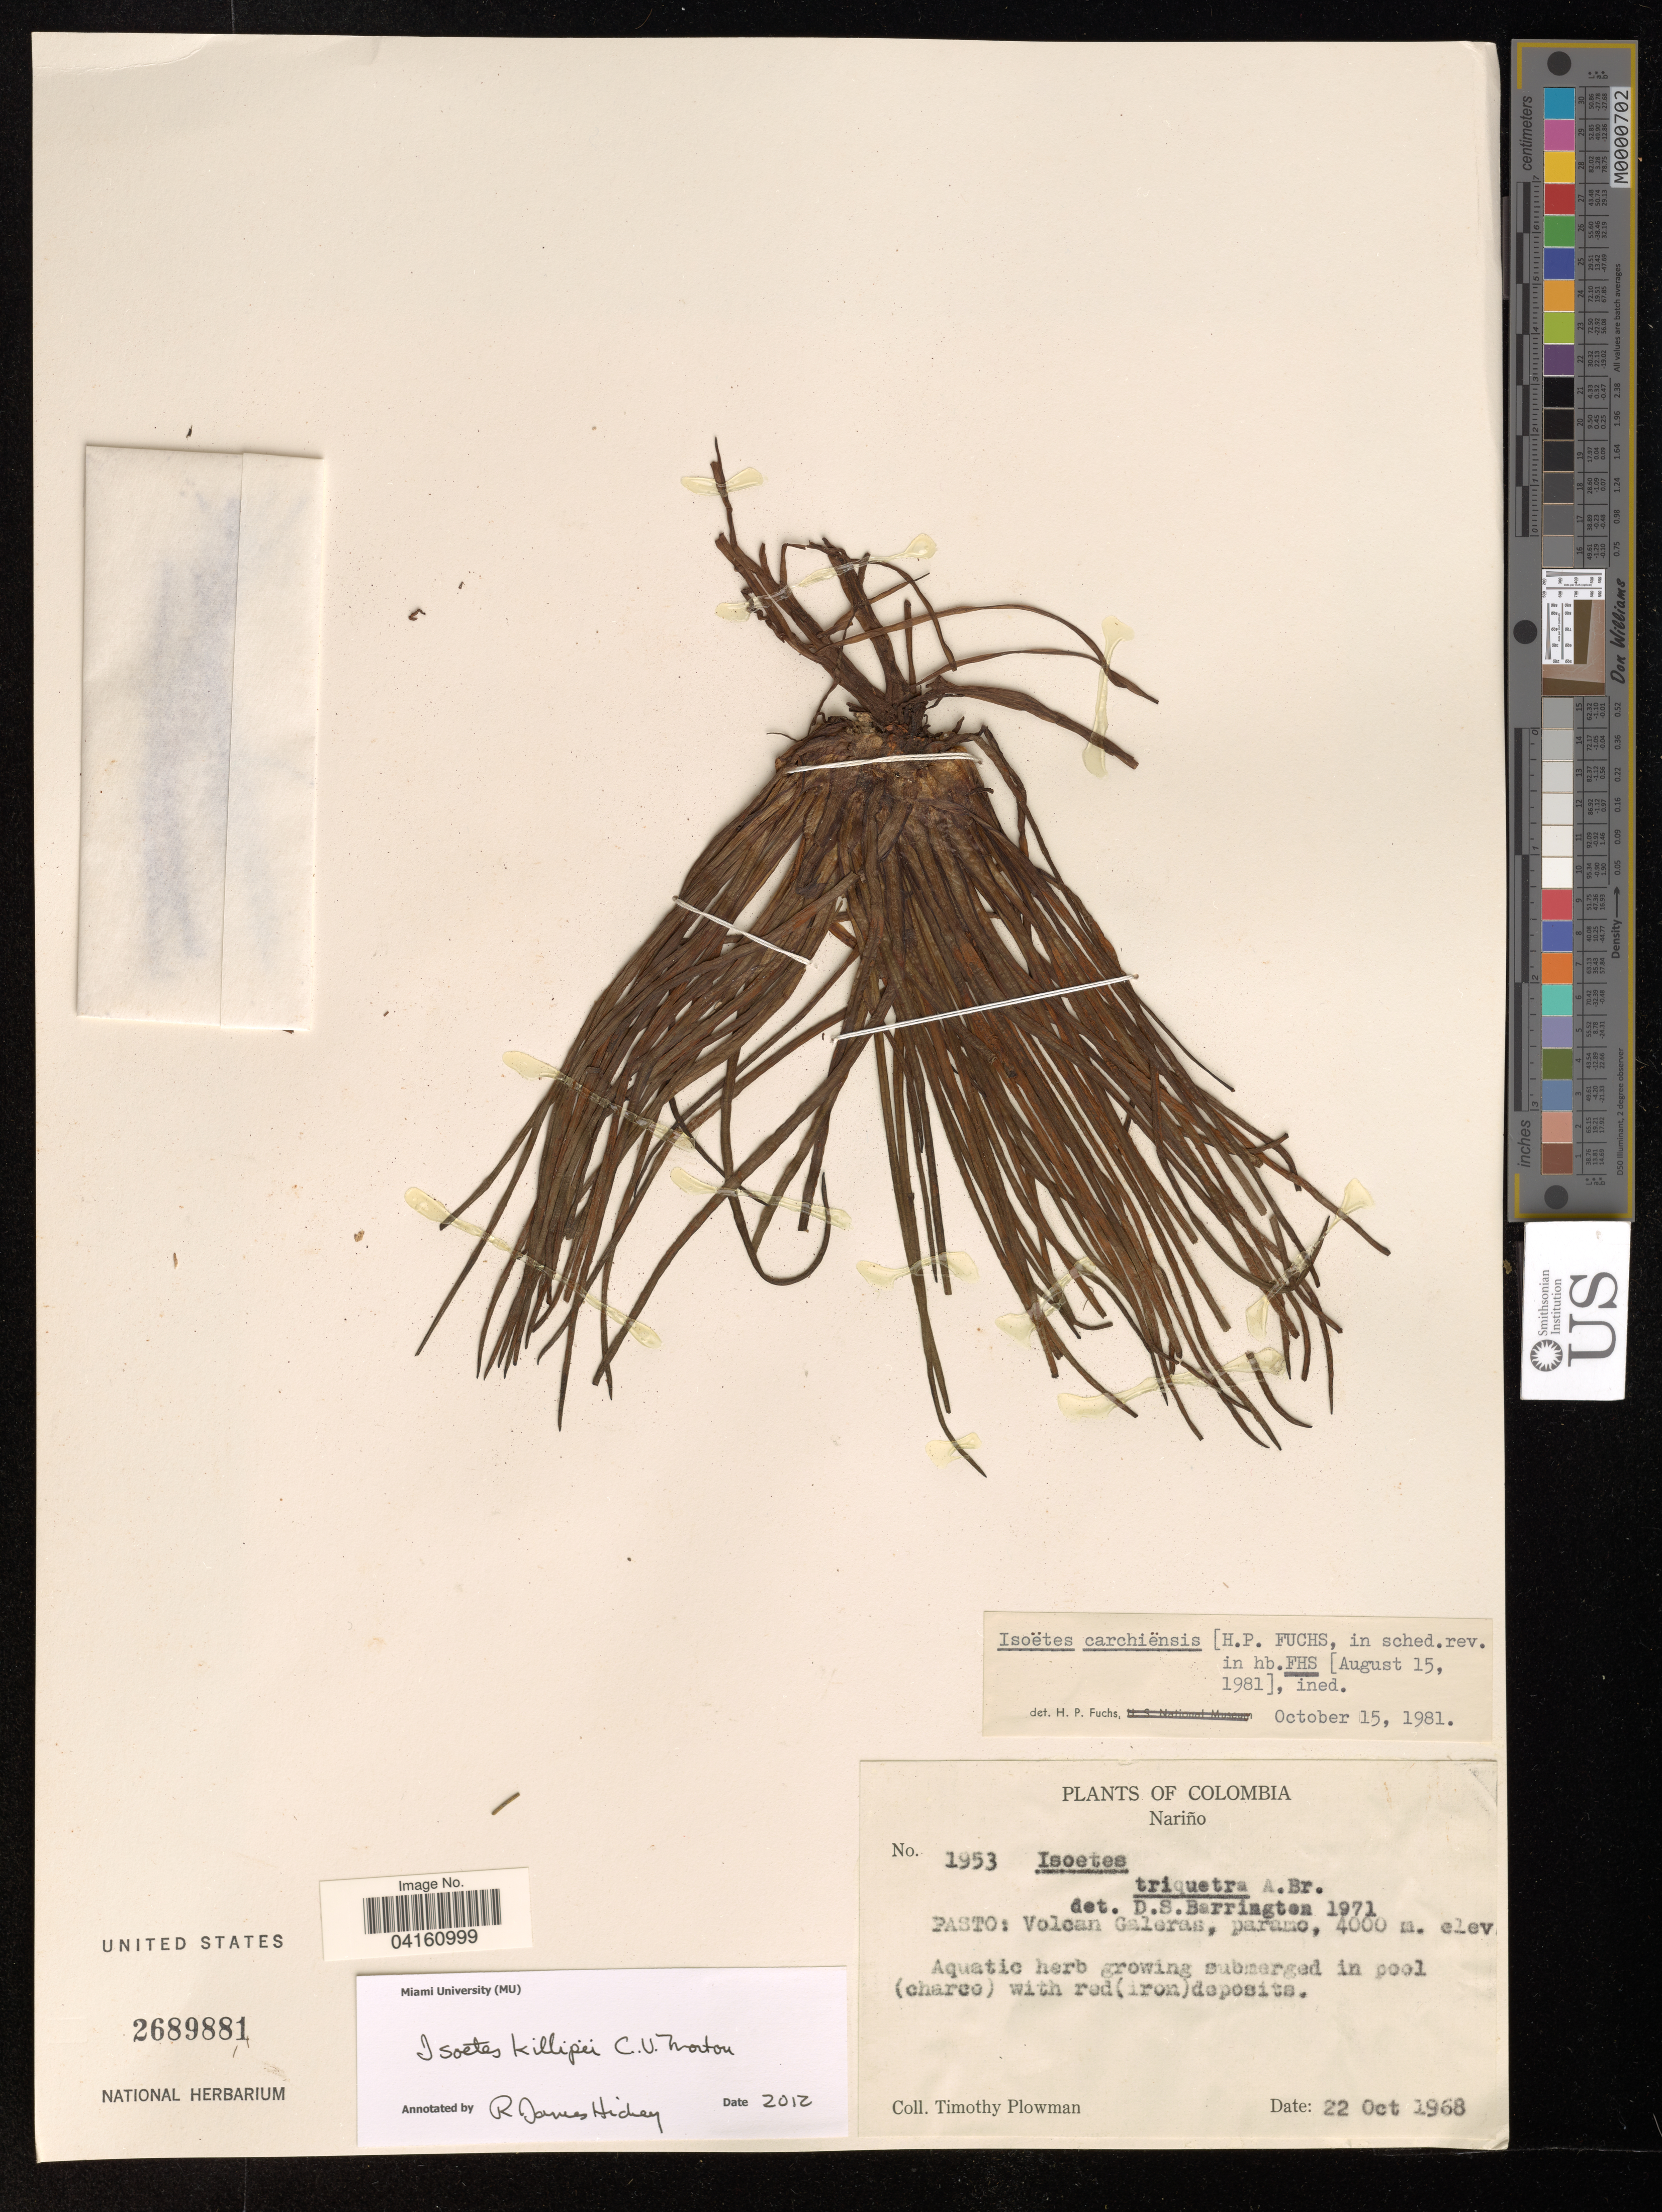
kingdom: Plantae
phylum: Tracheophyta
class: Lycopodiopsida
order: Isoetales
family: Isoetaceae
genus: Isoetes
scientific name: Isoetes killipii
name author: C.V. Morton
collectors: T. Plowman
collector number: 1953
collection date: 1968-10-22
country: Colombia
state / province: Nariño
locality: Pasto: Volcan Galeras.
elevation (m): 4000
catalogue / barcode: US 2689881